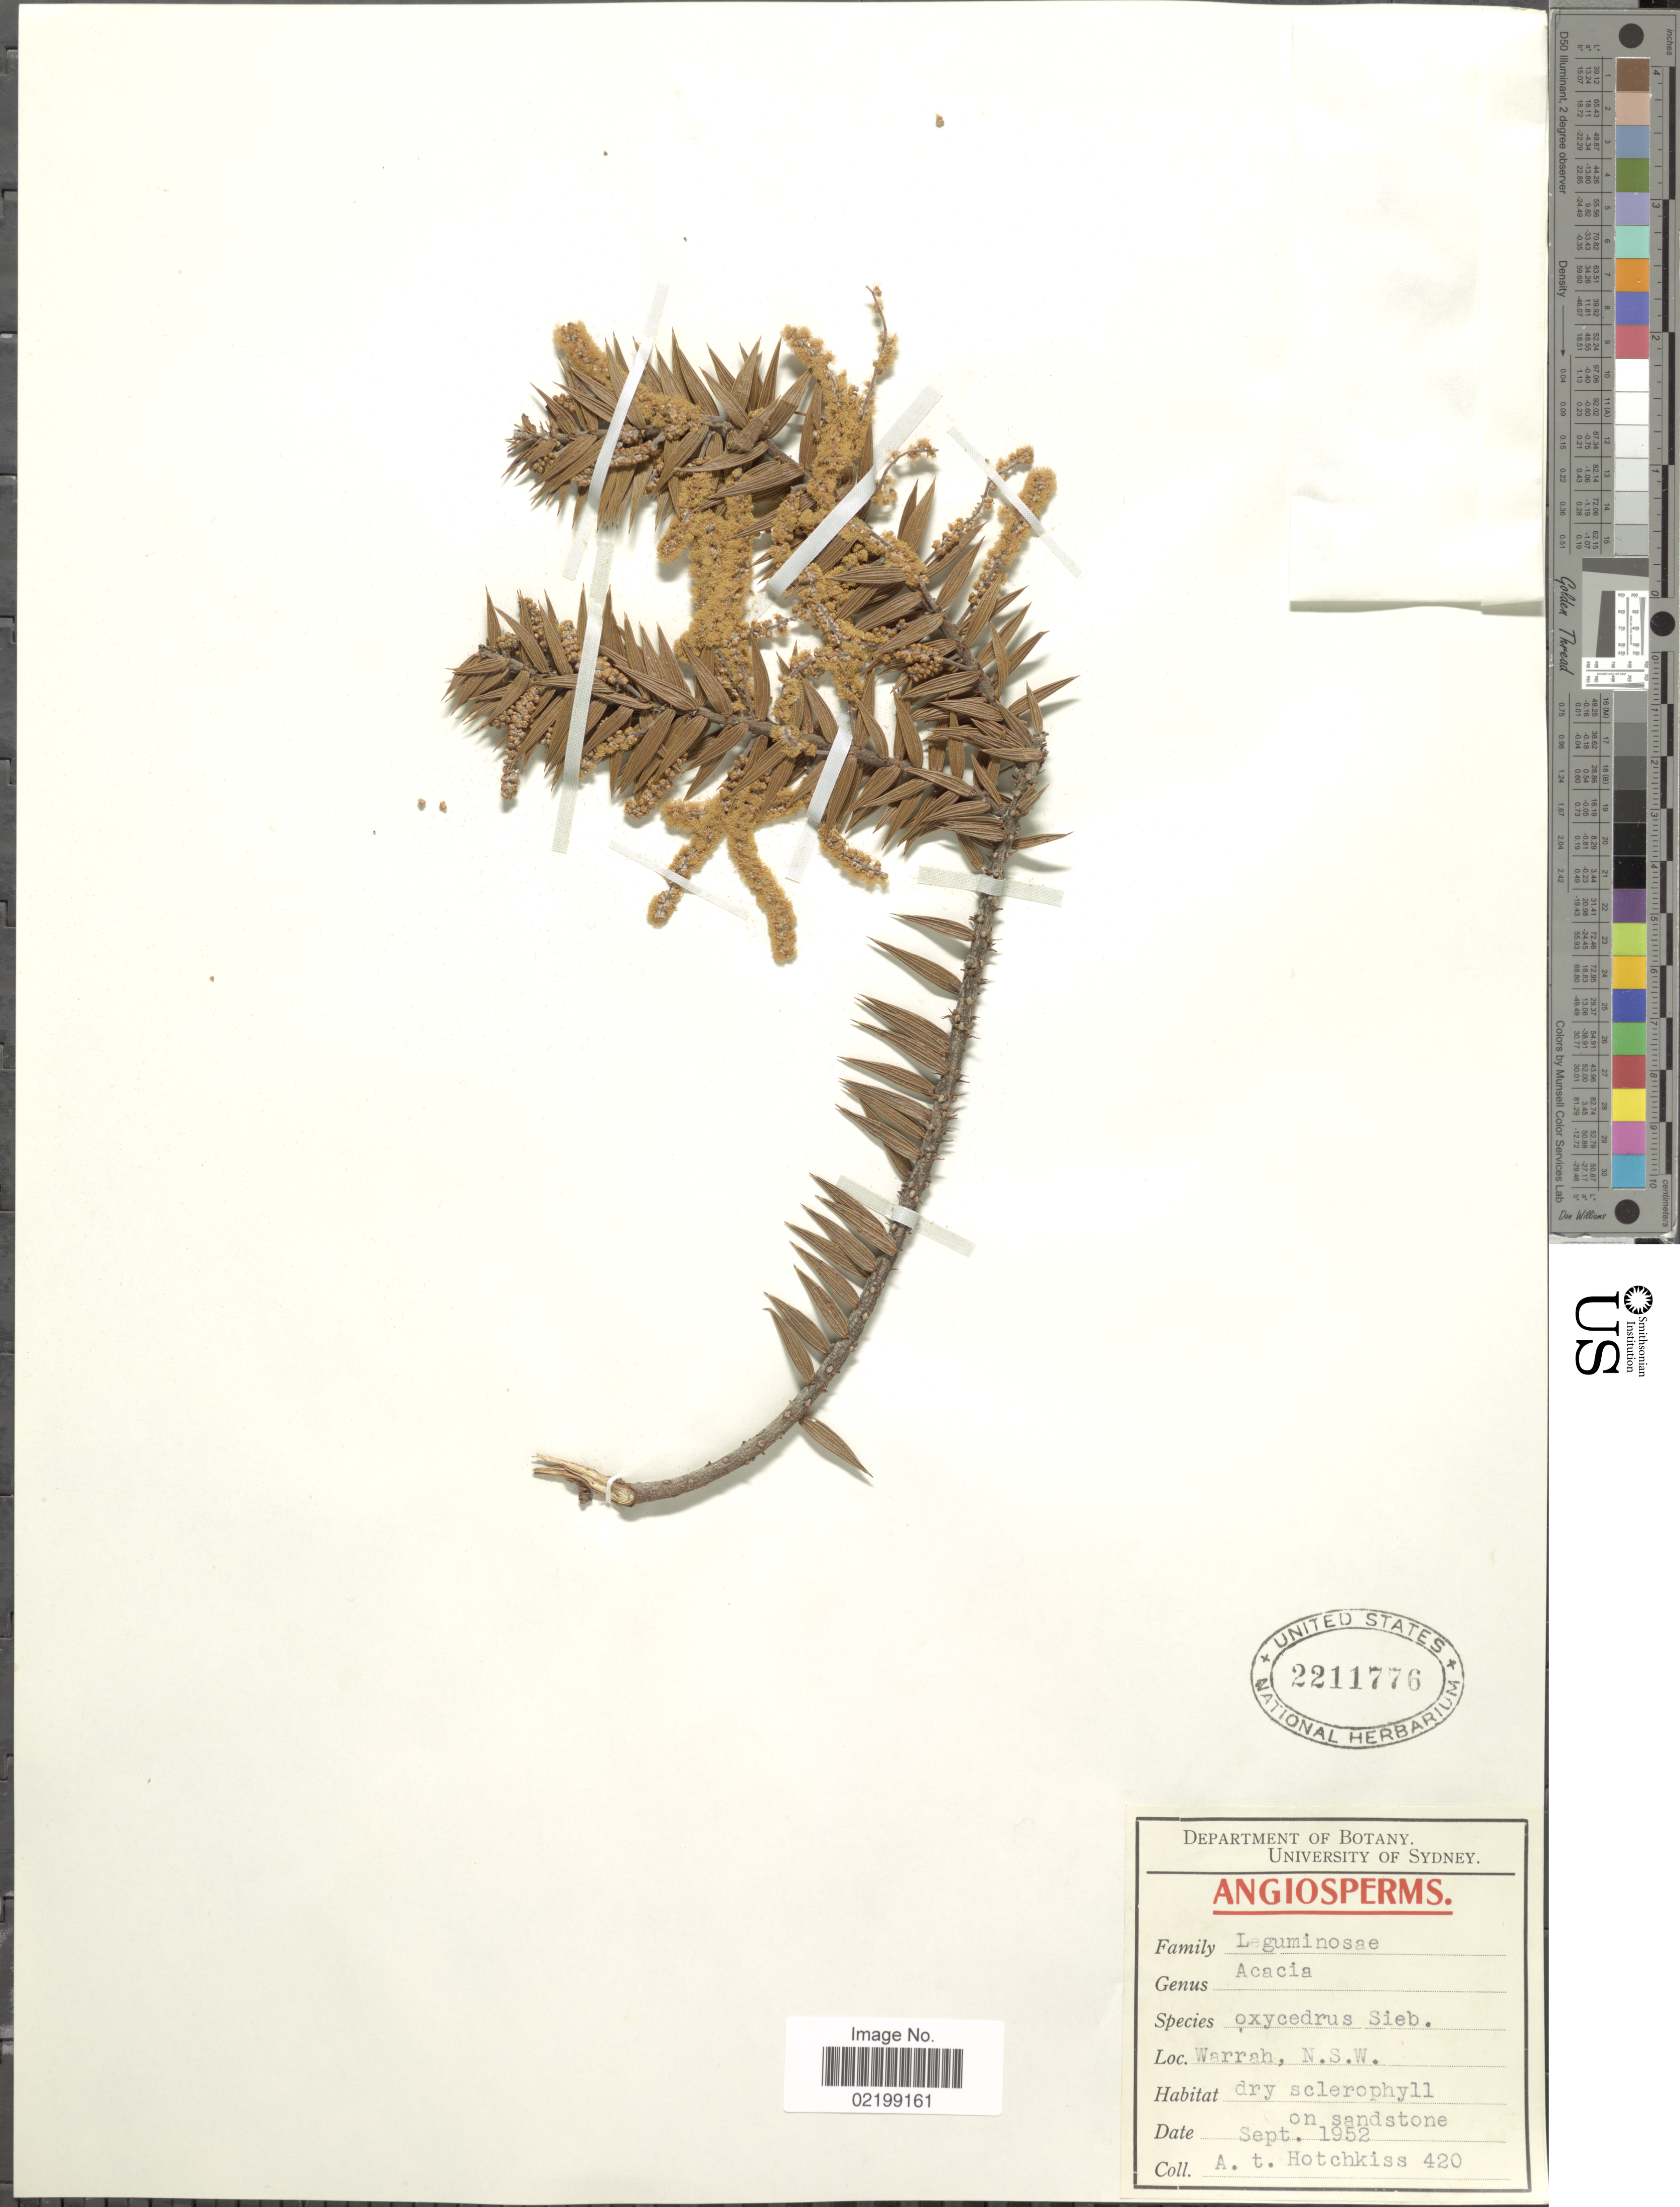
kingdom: Plantae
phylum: Tracheophyta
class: Magnoliopsida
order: Fabales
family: Fabaceae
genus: Acacia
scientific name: Acacia oxycedrus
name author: Sieber ex DC.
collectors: A. Hotchkiss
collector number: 420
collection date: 1952-09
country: Australia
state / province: New South Wales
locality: Warrah, dry sclerophyll on sandstone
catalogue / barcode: US 2211776